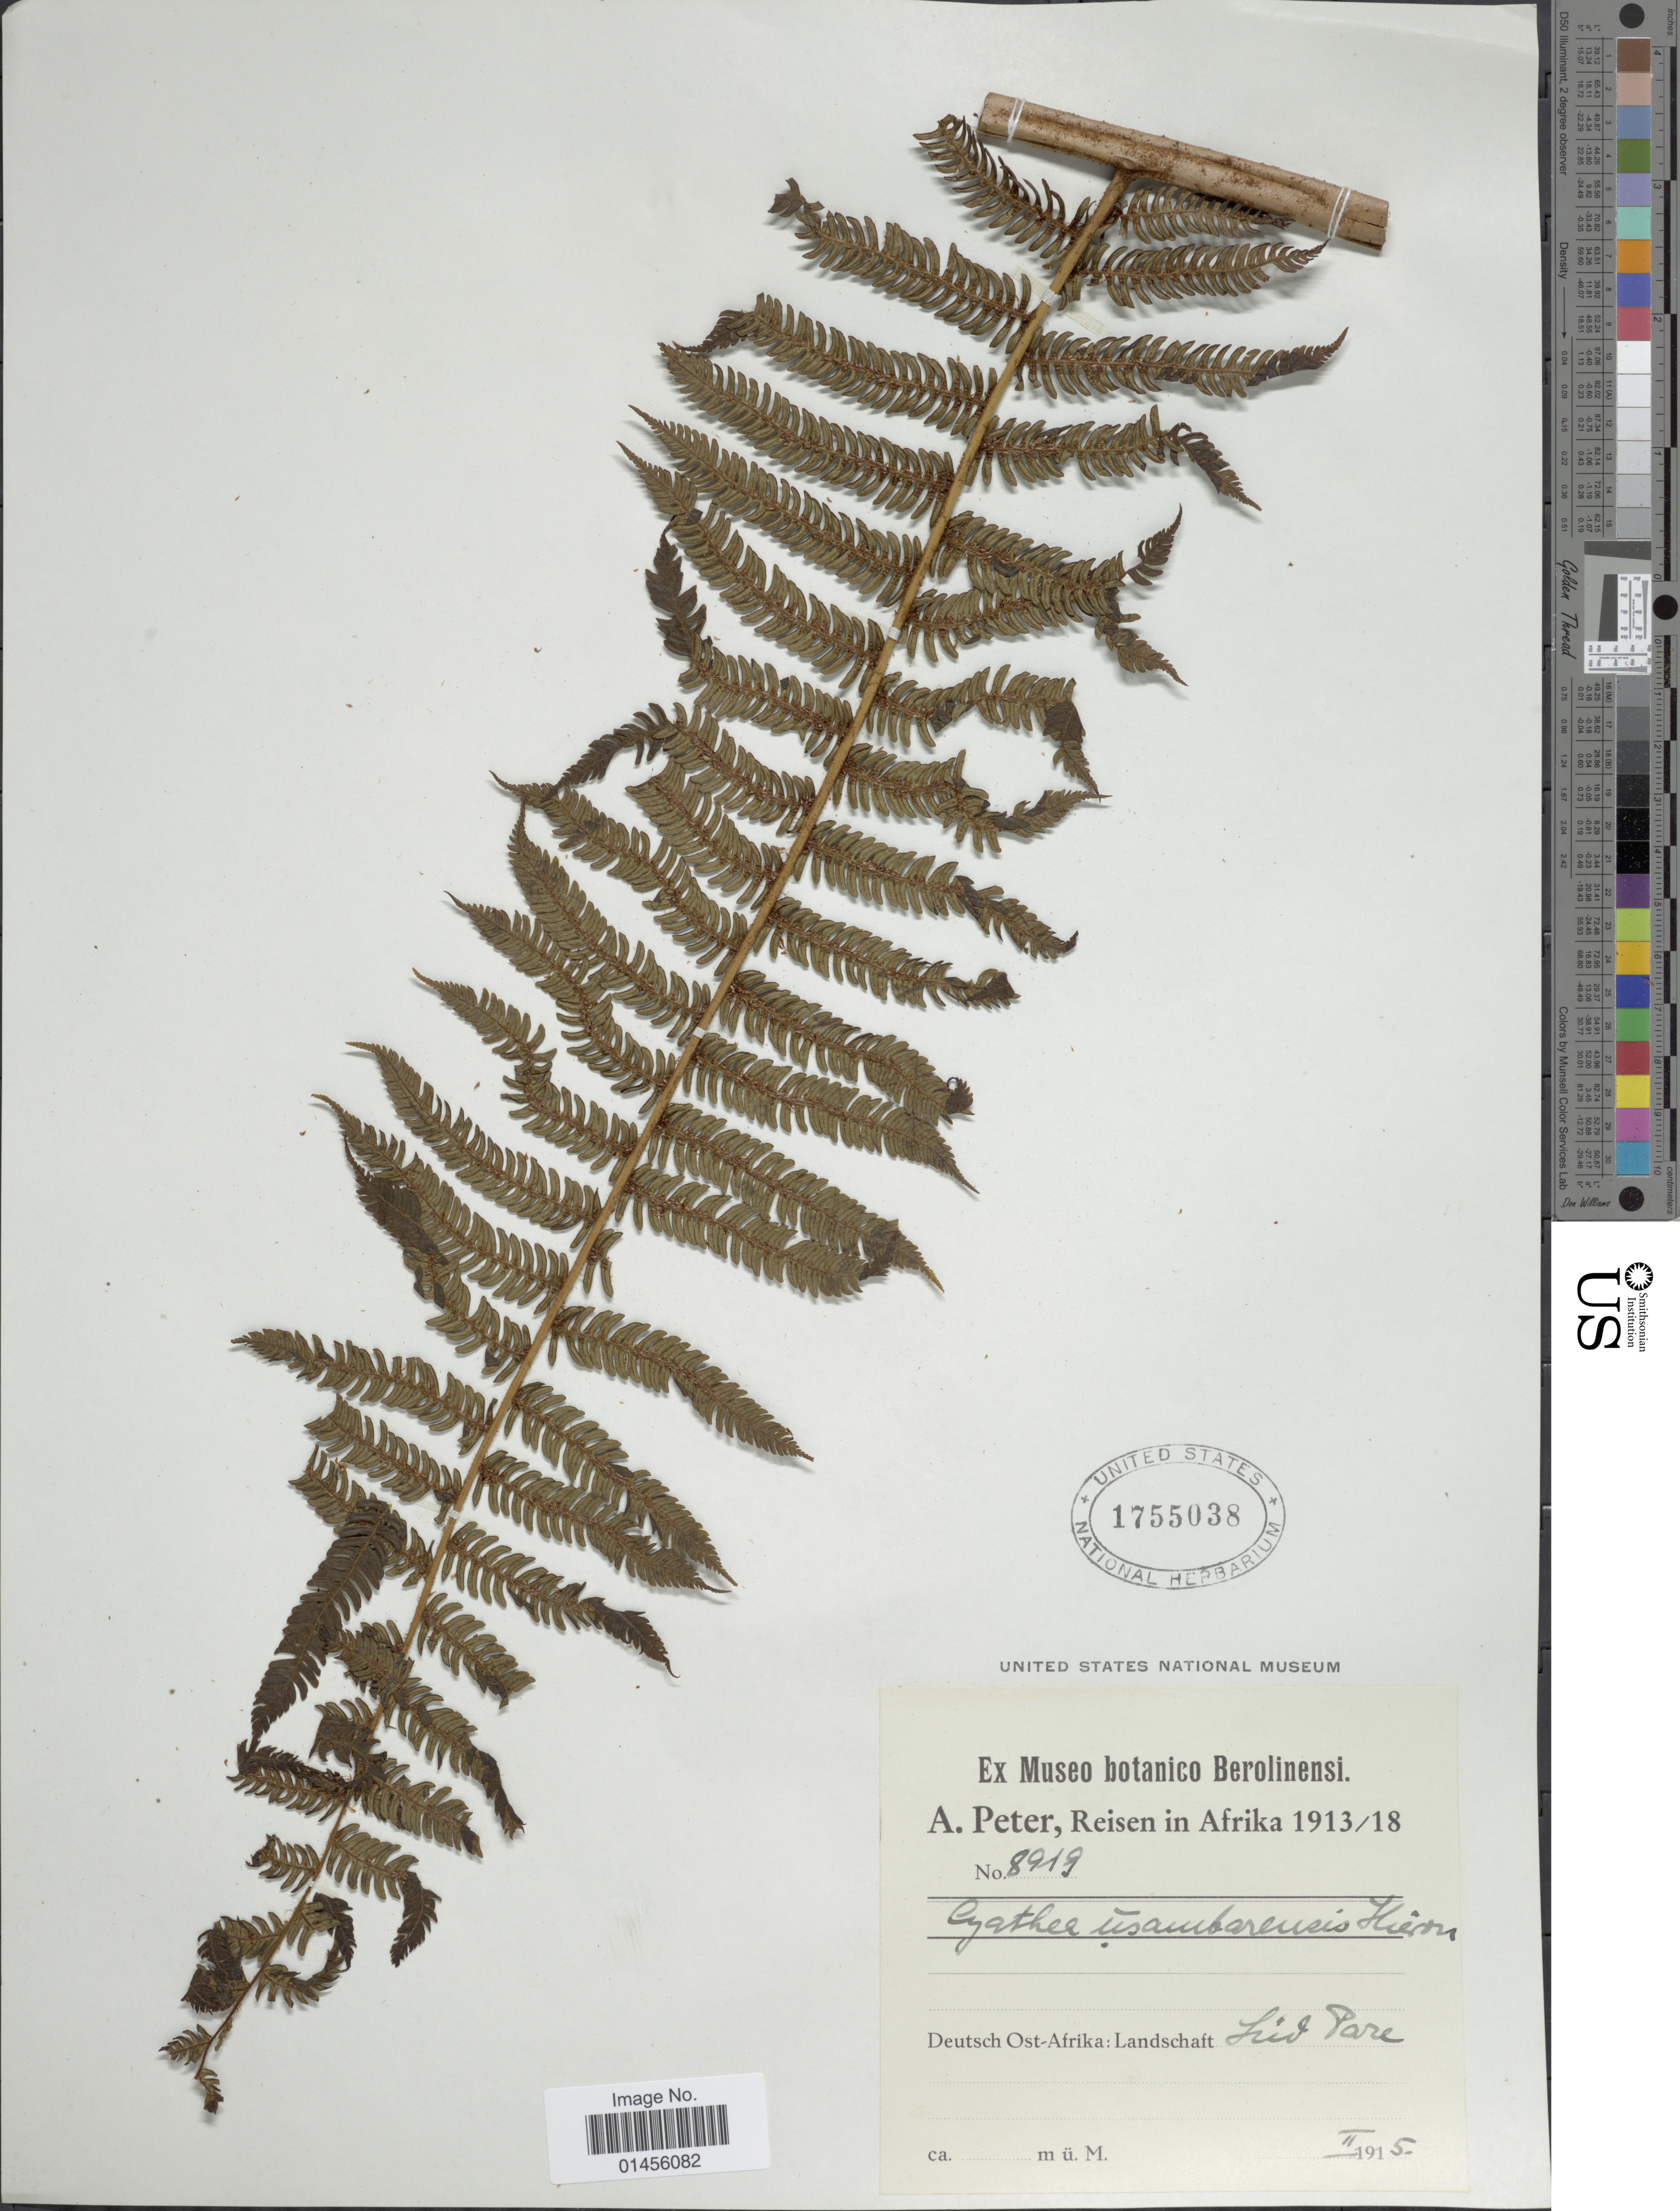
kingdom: Plantae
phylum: Tracheophyta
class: Polypodiopsida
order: Cyatheales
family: Cyatheaceae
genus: Alsophila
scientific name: Alsophila manniana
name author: (Hook.) R.M. Tryon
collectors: A. Peter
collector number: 8919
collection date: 1915-02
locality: Deutsch Ost-Afrika: Landschaft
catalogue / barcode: US 1755038